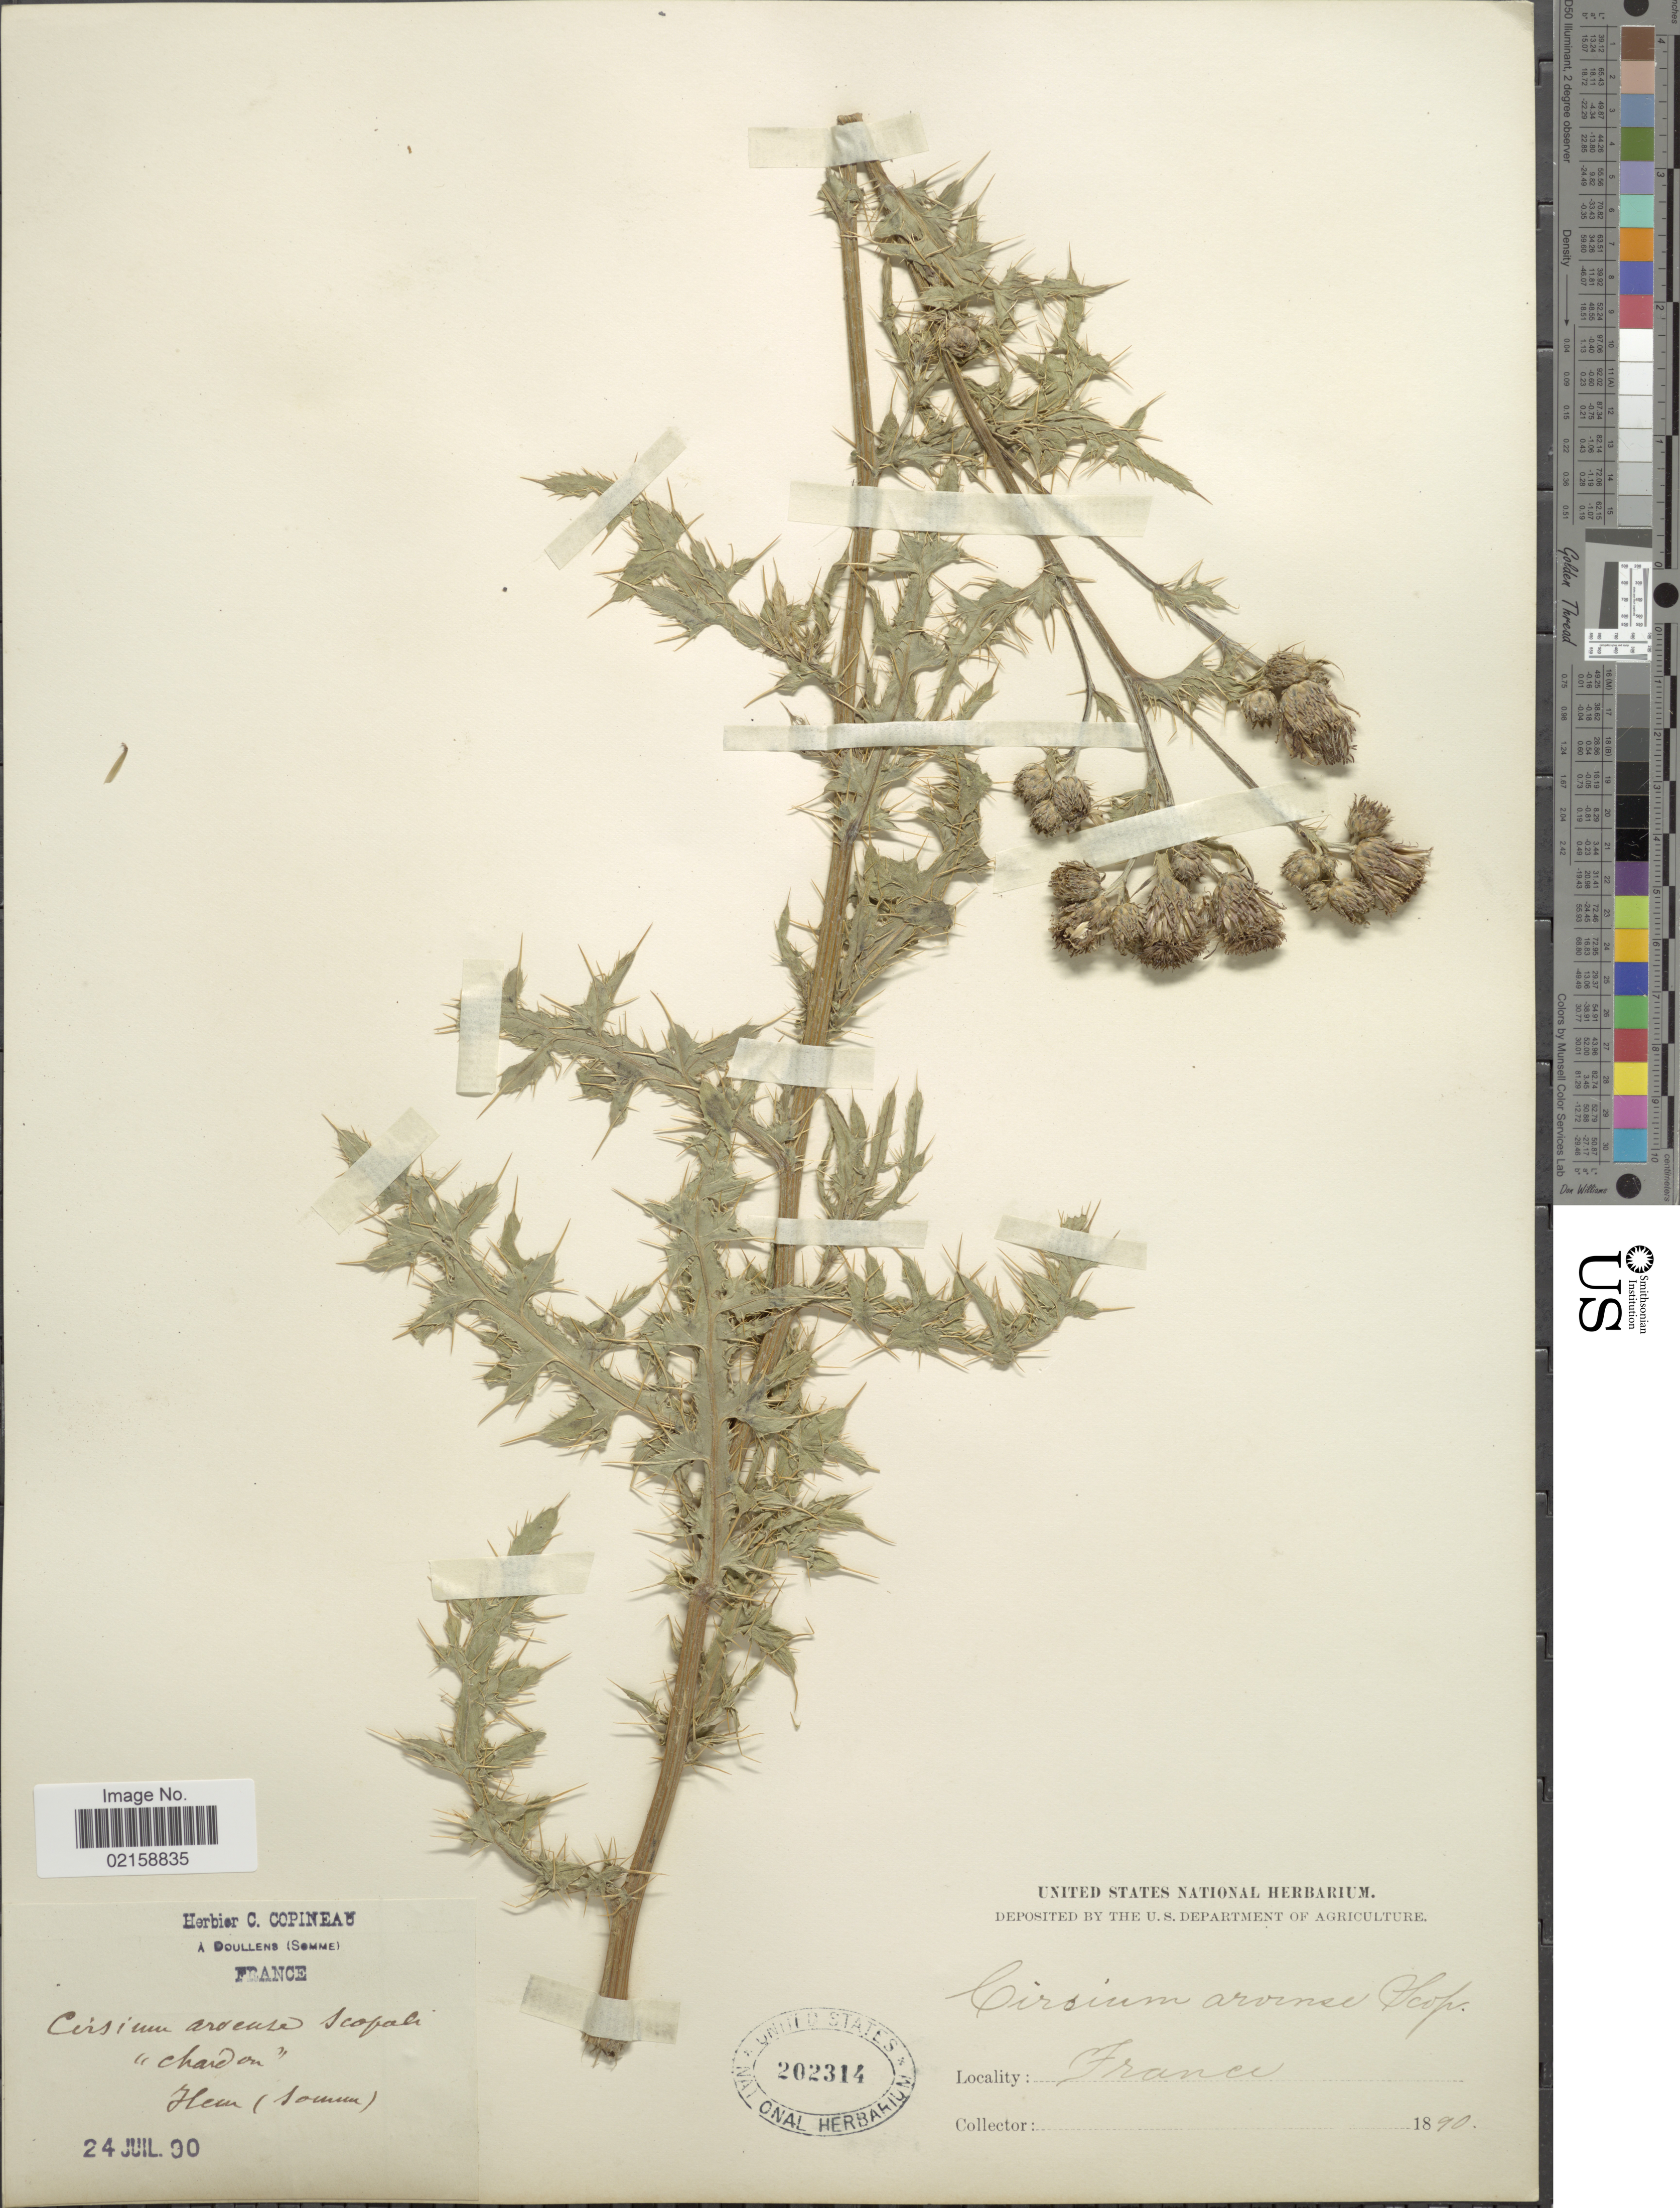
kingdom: Plantae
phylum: Tracheophyta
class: Magnoliopsida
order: Asterales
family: Asteraceae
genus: Cirsium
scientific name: Cirsium arvense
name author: (L.) Scop.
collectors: ex herb. C. Copineau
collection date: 1890-07-24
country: France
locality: chardon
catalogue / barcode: US 202314